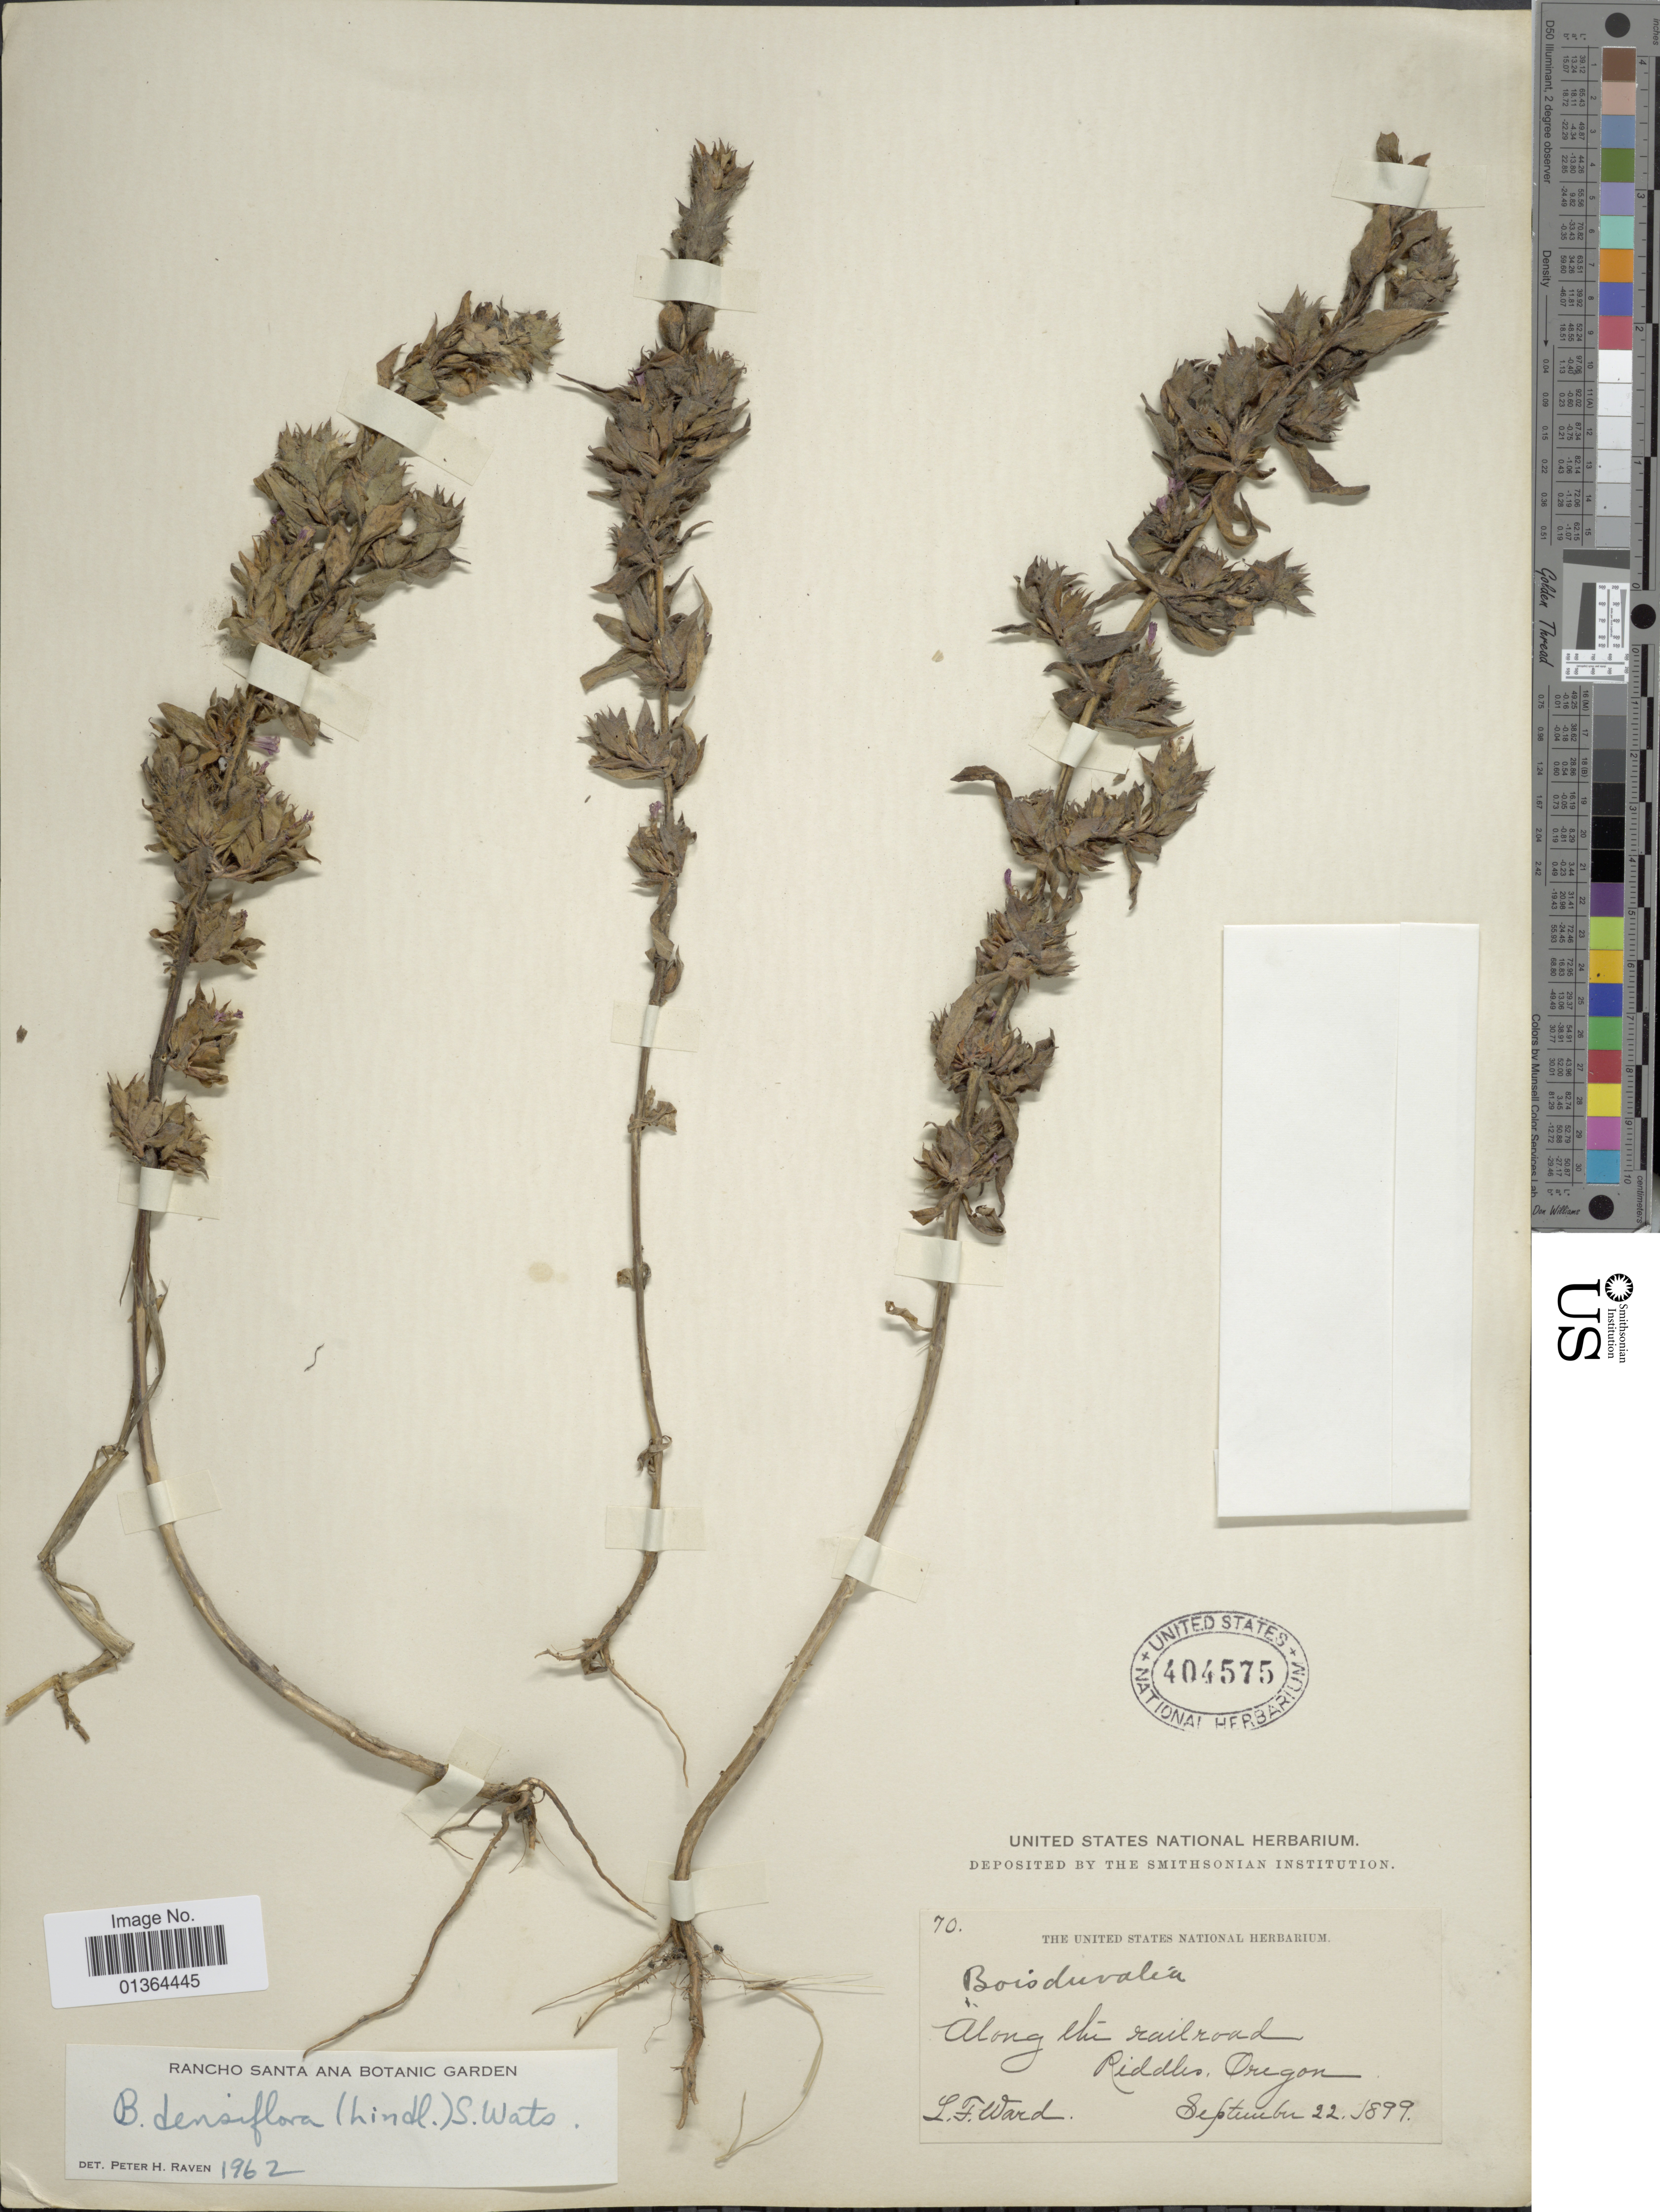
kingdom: Plantae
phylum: Tracheophyta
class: Magnoliopsida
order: Myrtales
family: Onagraceae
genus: Epilobium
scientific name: Epilobium densiflorum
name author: (Lindl.) Hoch & P.H. Raven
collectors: L. Ward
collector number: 70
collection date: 1899-09-22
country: United States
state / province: Oregon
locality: Along the railroad Riddles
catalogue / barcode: US 404575